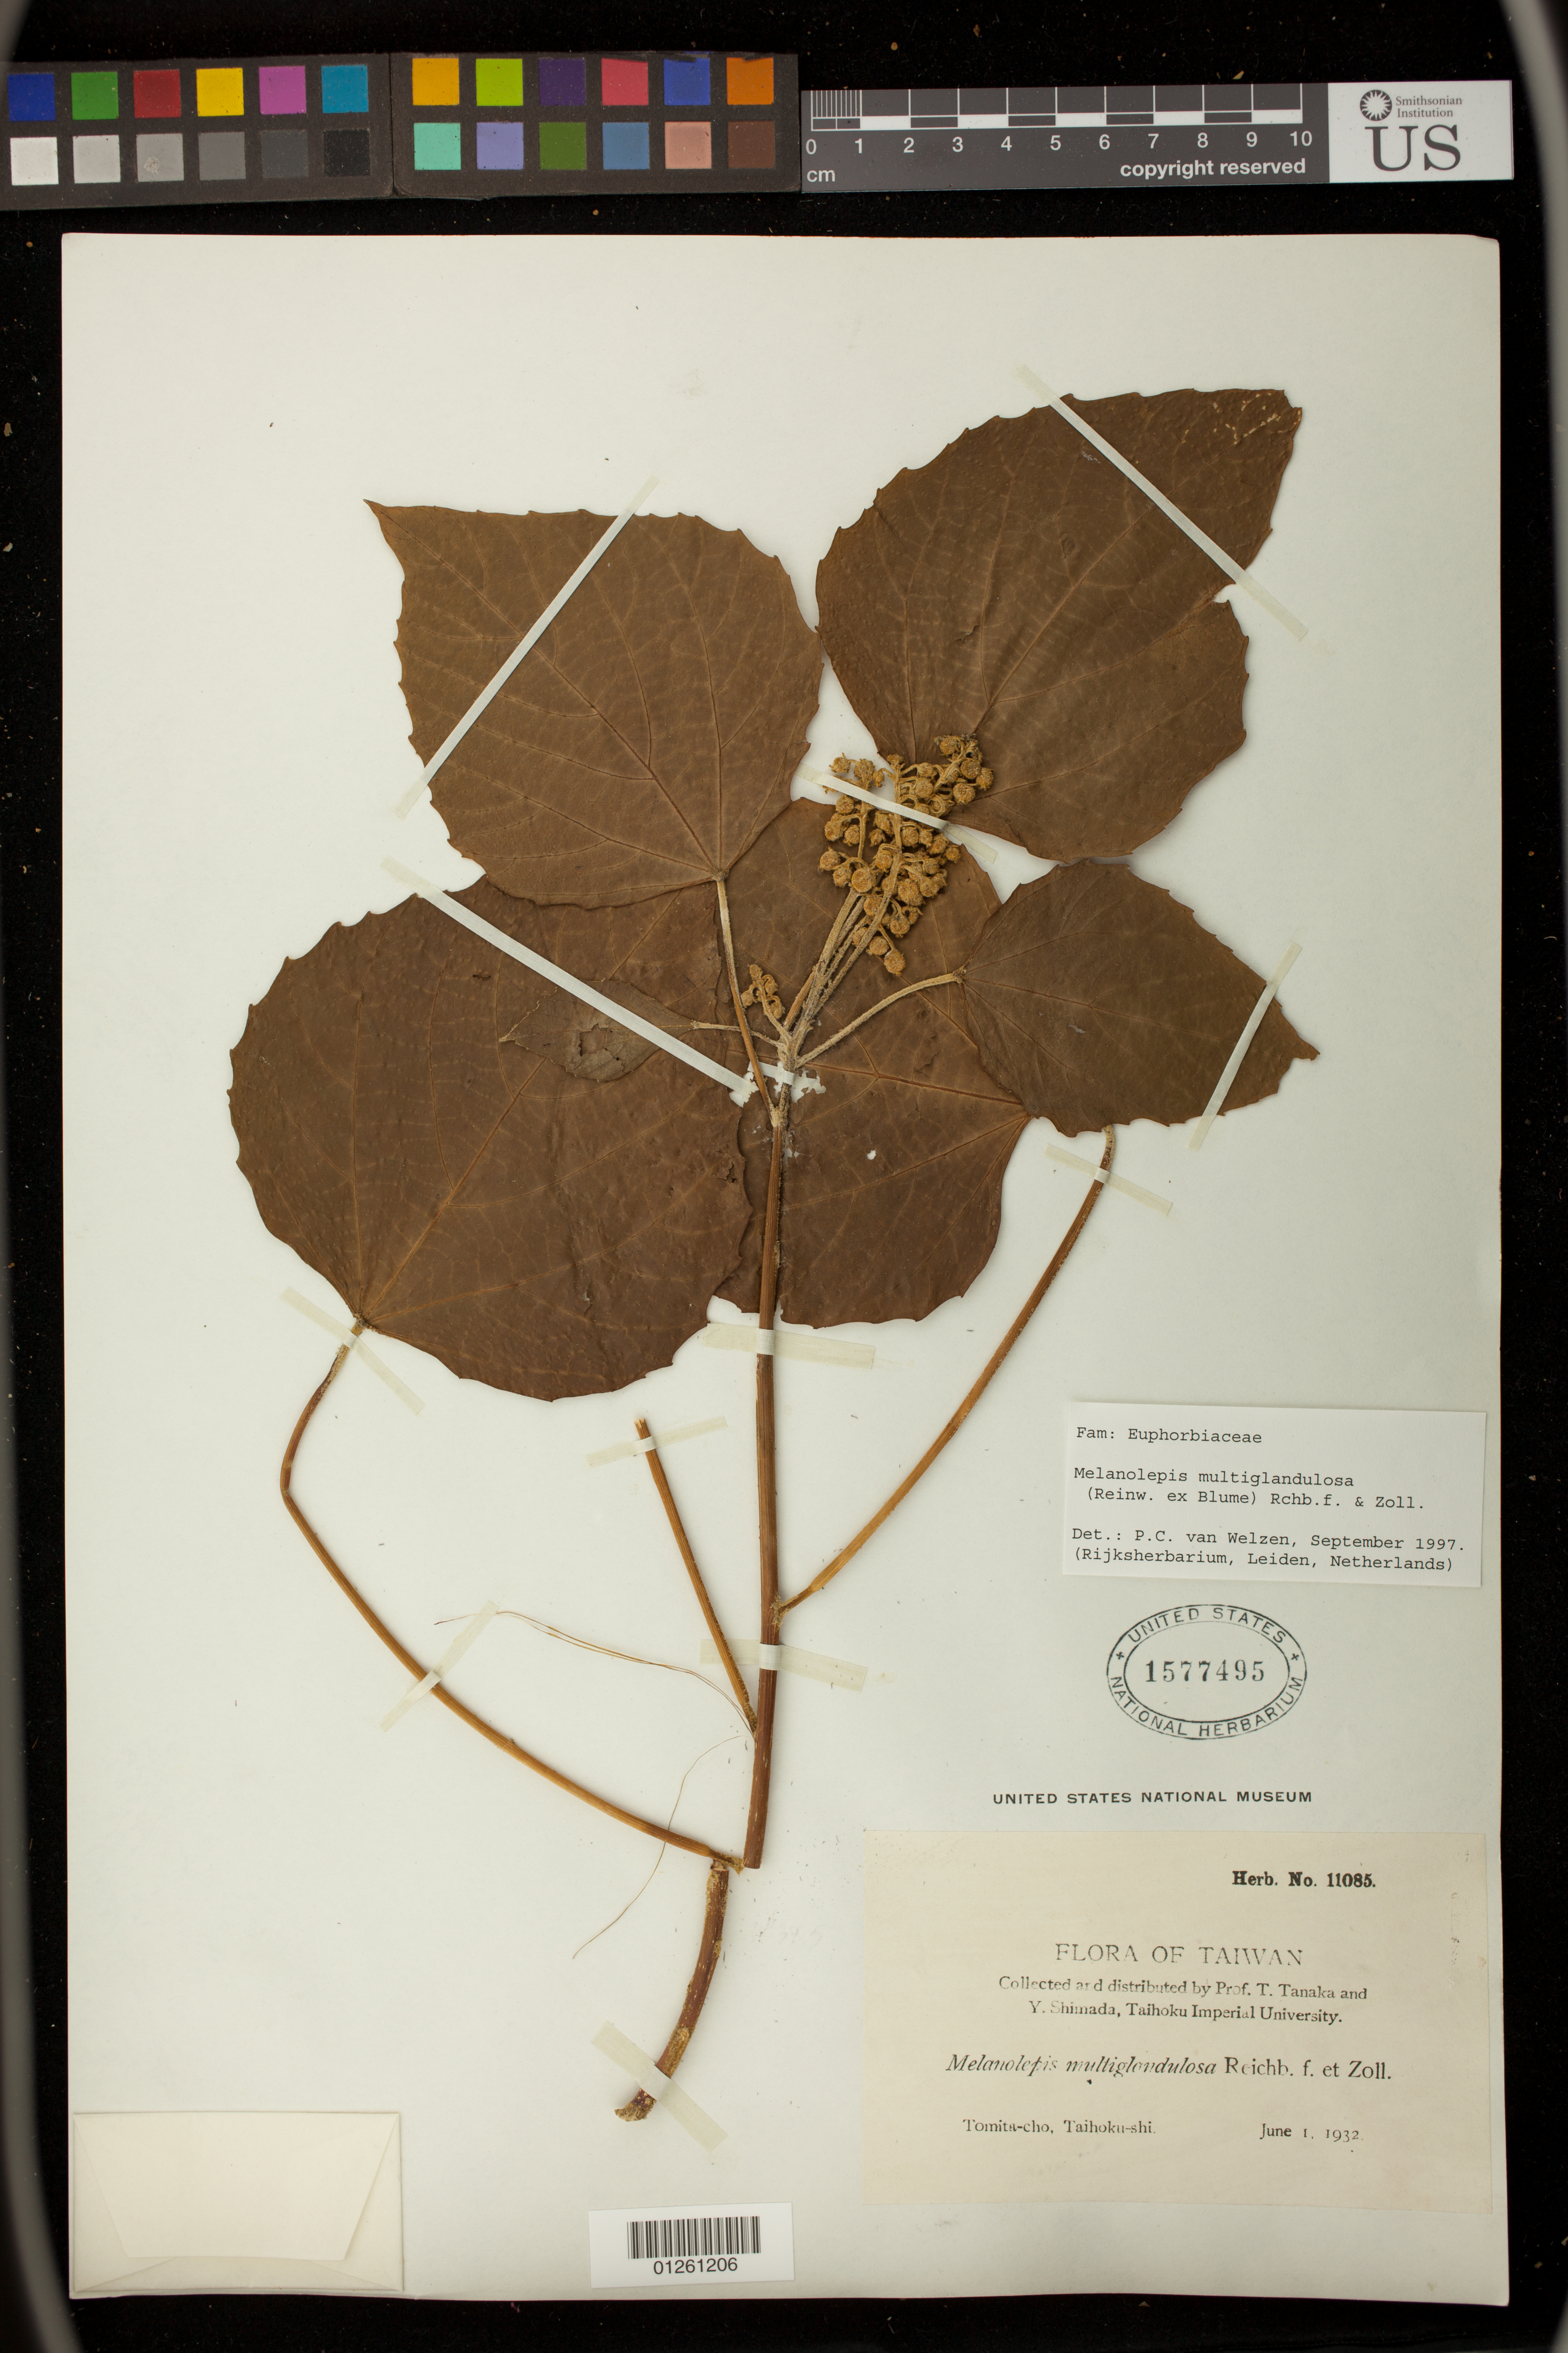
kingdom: Plantae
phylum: Tracheophyta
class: Magnoliopsida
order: Malpighiales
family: Euphorbiaceae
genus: Melanolepis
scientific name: Melanolepis multiglandulosa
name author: (Reinw. ex Blume) Rchb. f. & Zoll.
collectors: T. Tomito Cho, T. Tanaka & Y. Shimada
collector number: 11085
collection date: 1932-06-01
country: Taiwan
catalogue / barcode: US 1577495